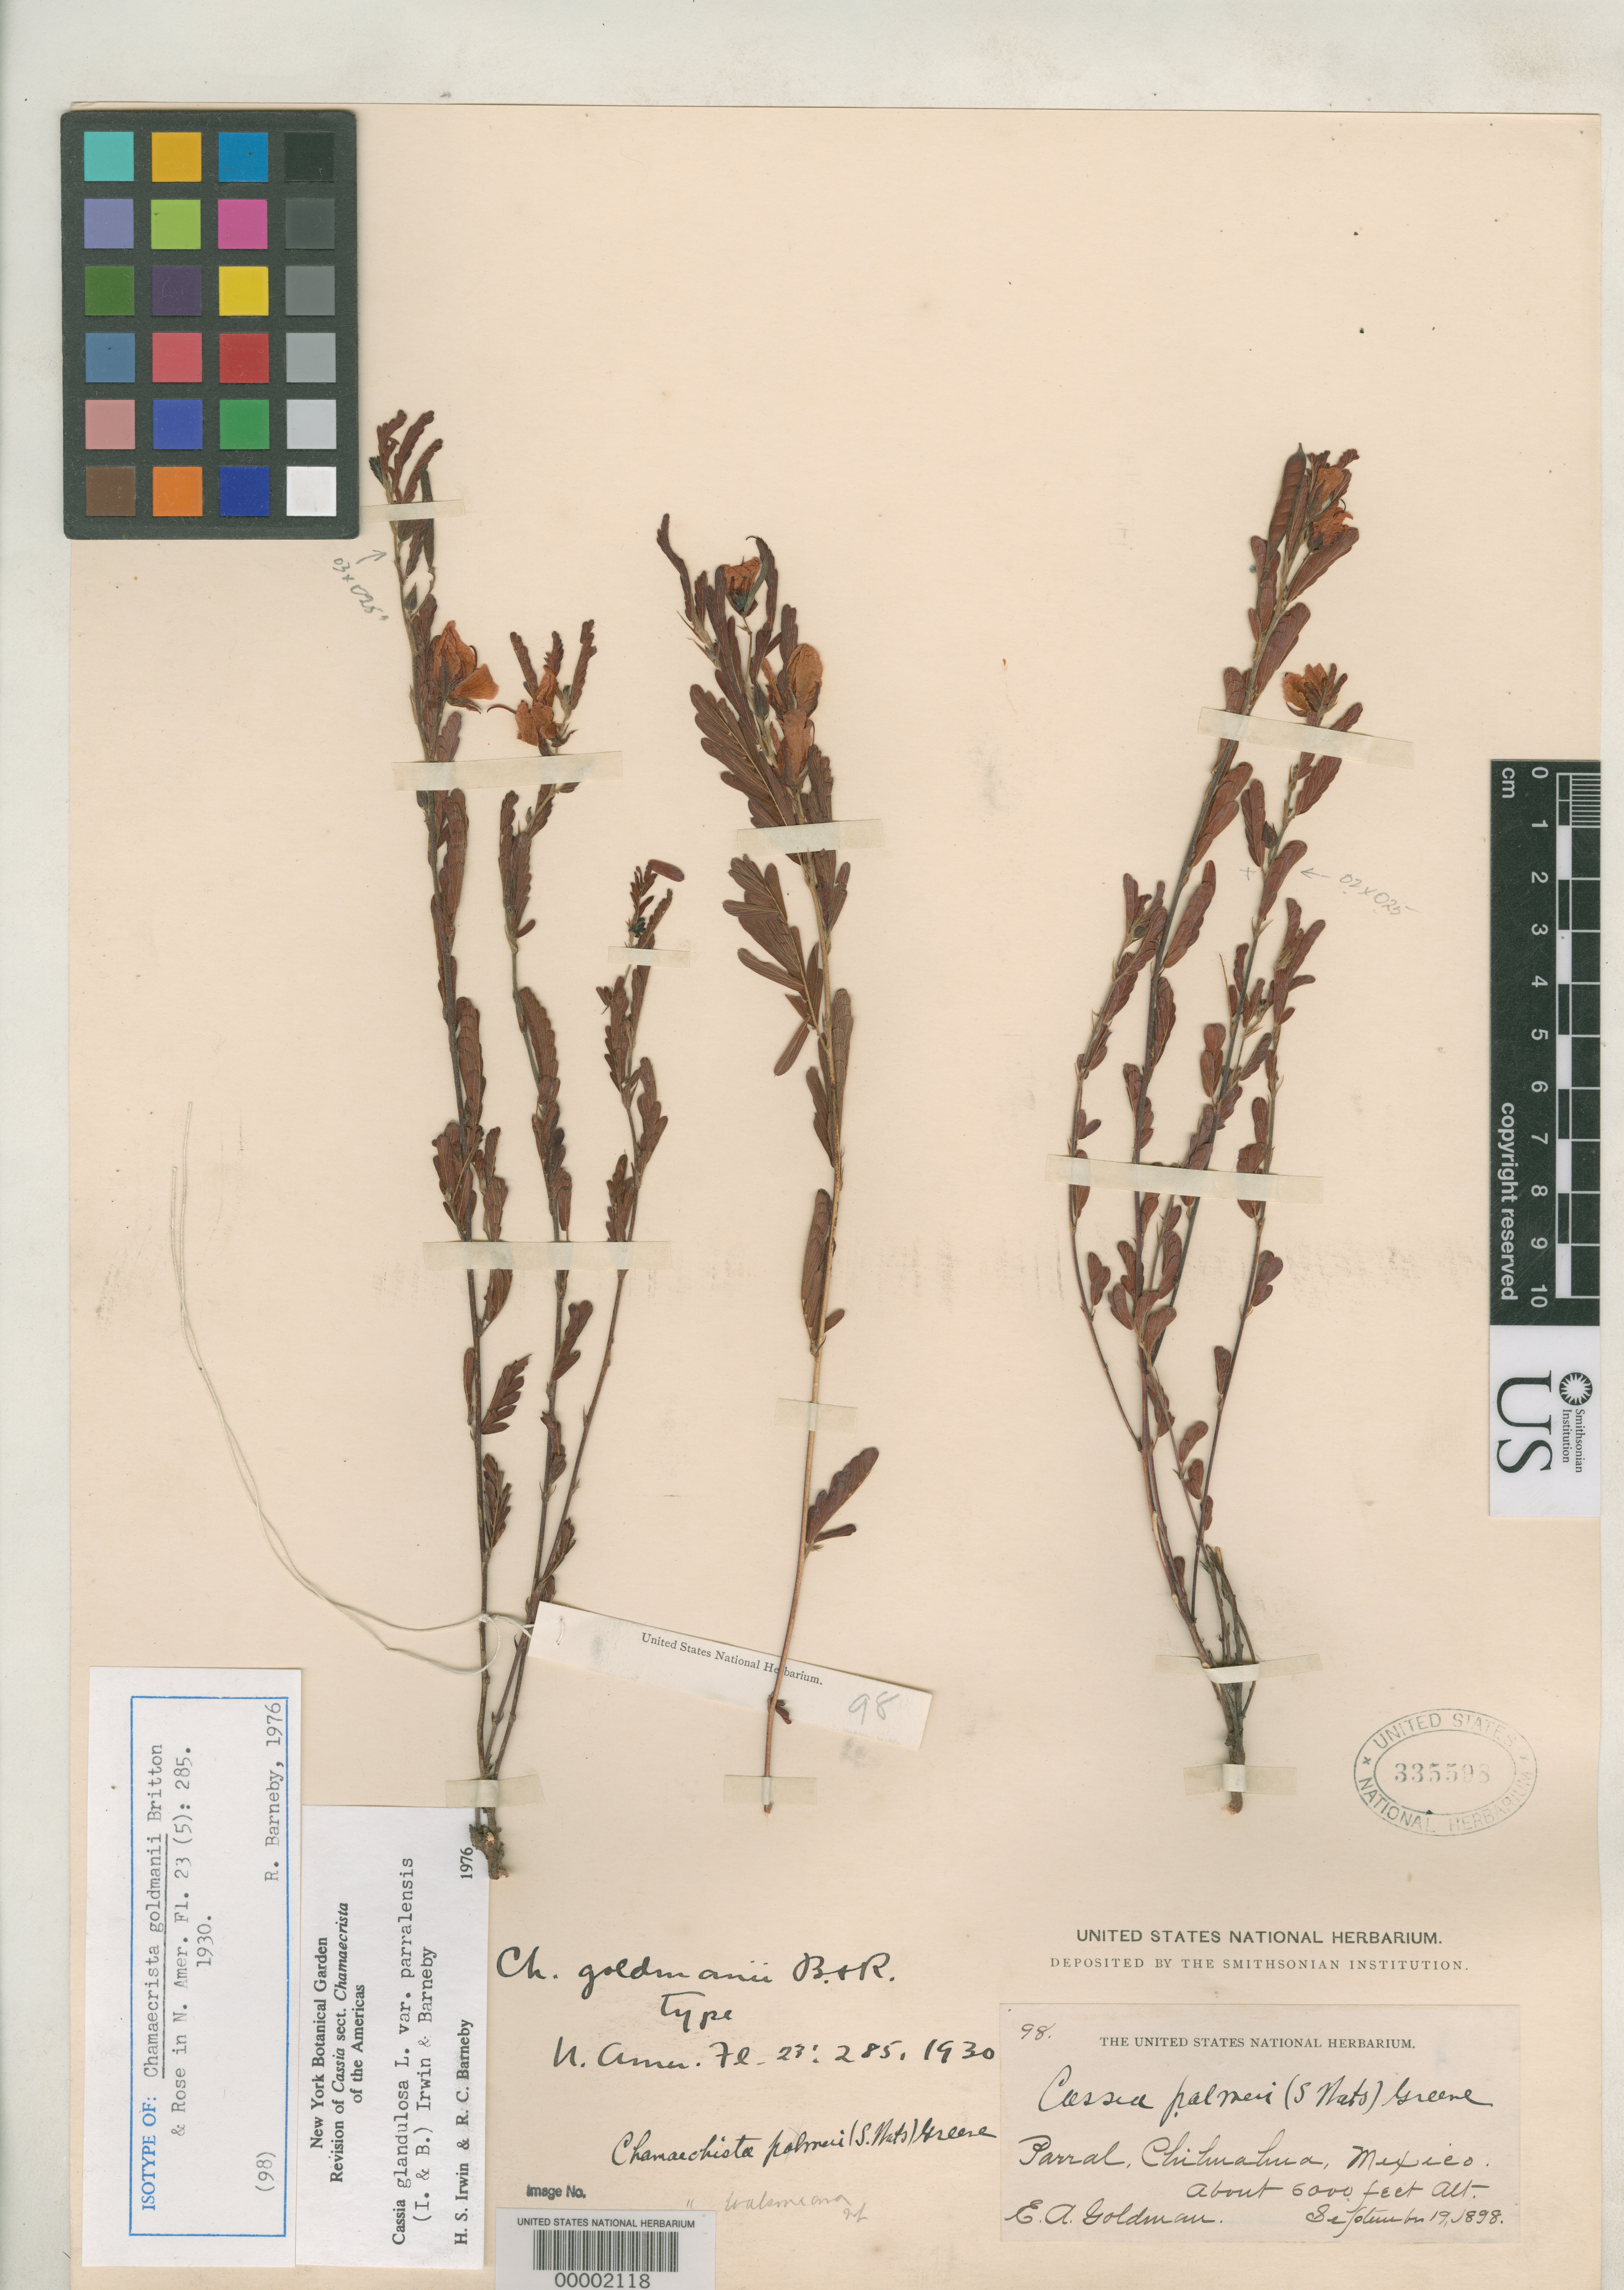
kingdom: Plantae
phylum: Tracheophyta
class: Magnoliopsida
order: Fabales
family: Fabaceae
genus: Chamaecrista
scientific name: Chamaecrista goldmanii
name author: Britton & Rose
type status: Isotype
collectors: E. A. Goldman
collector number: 98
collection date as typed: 19 Sep 1898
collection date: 1898-09-19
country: Mexico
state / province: Chihuahua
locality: Panal.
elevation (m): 1829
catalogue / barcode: US 335598